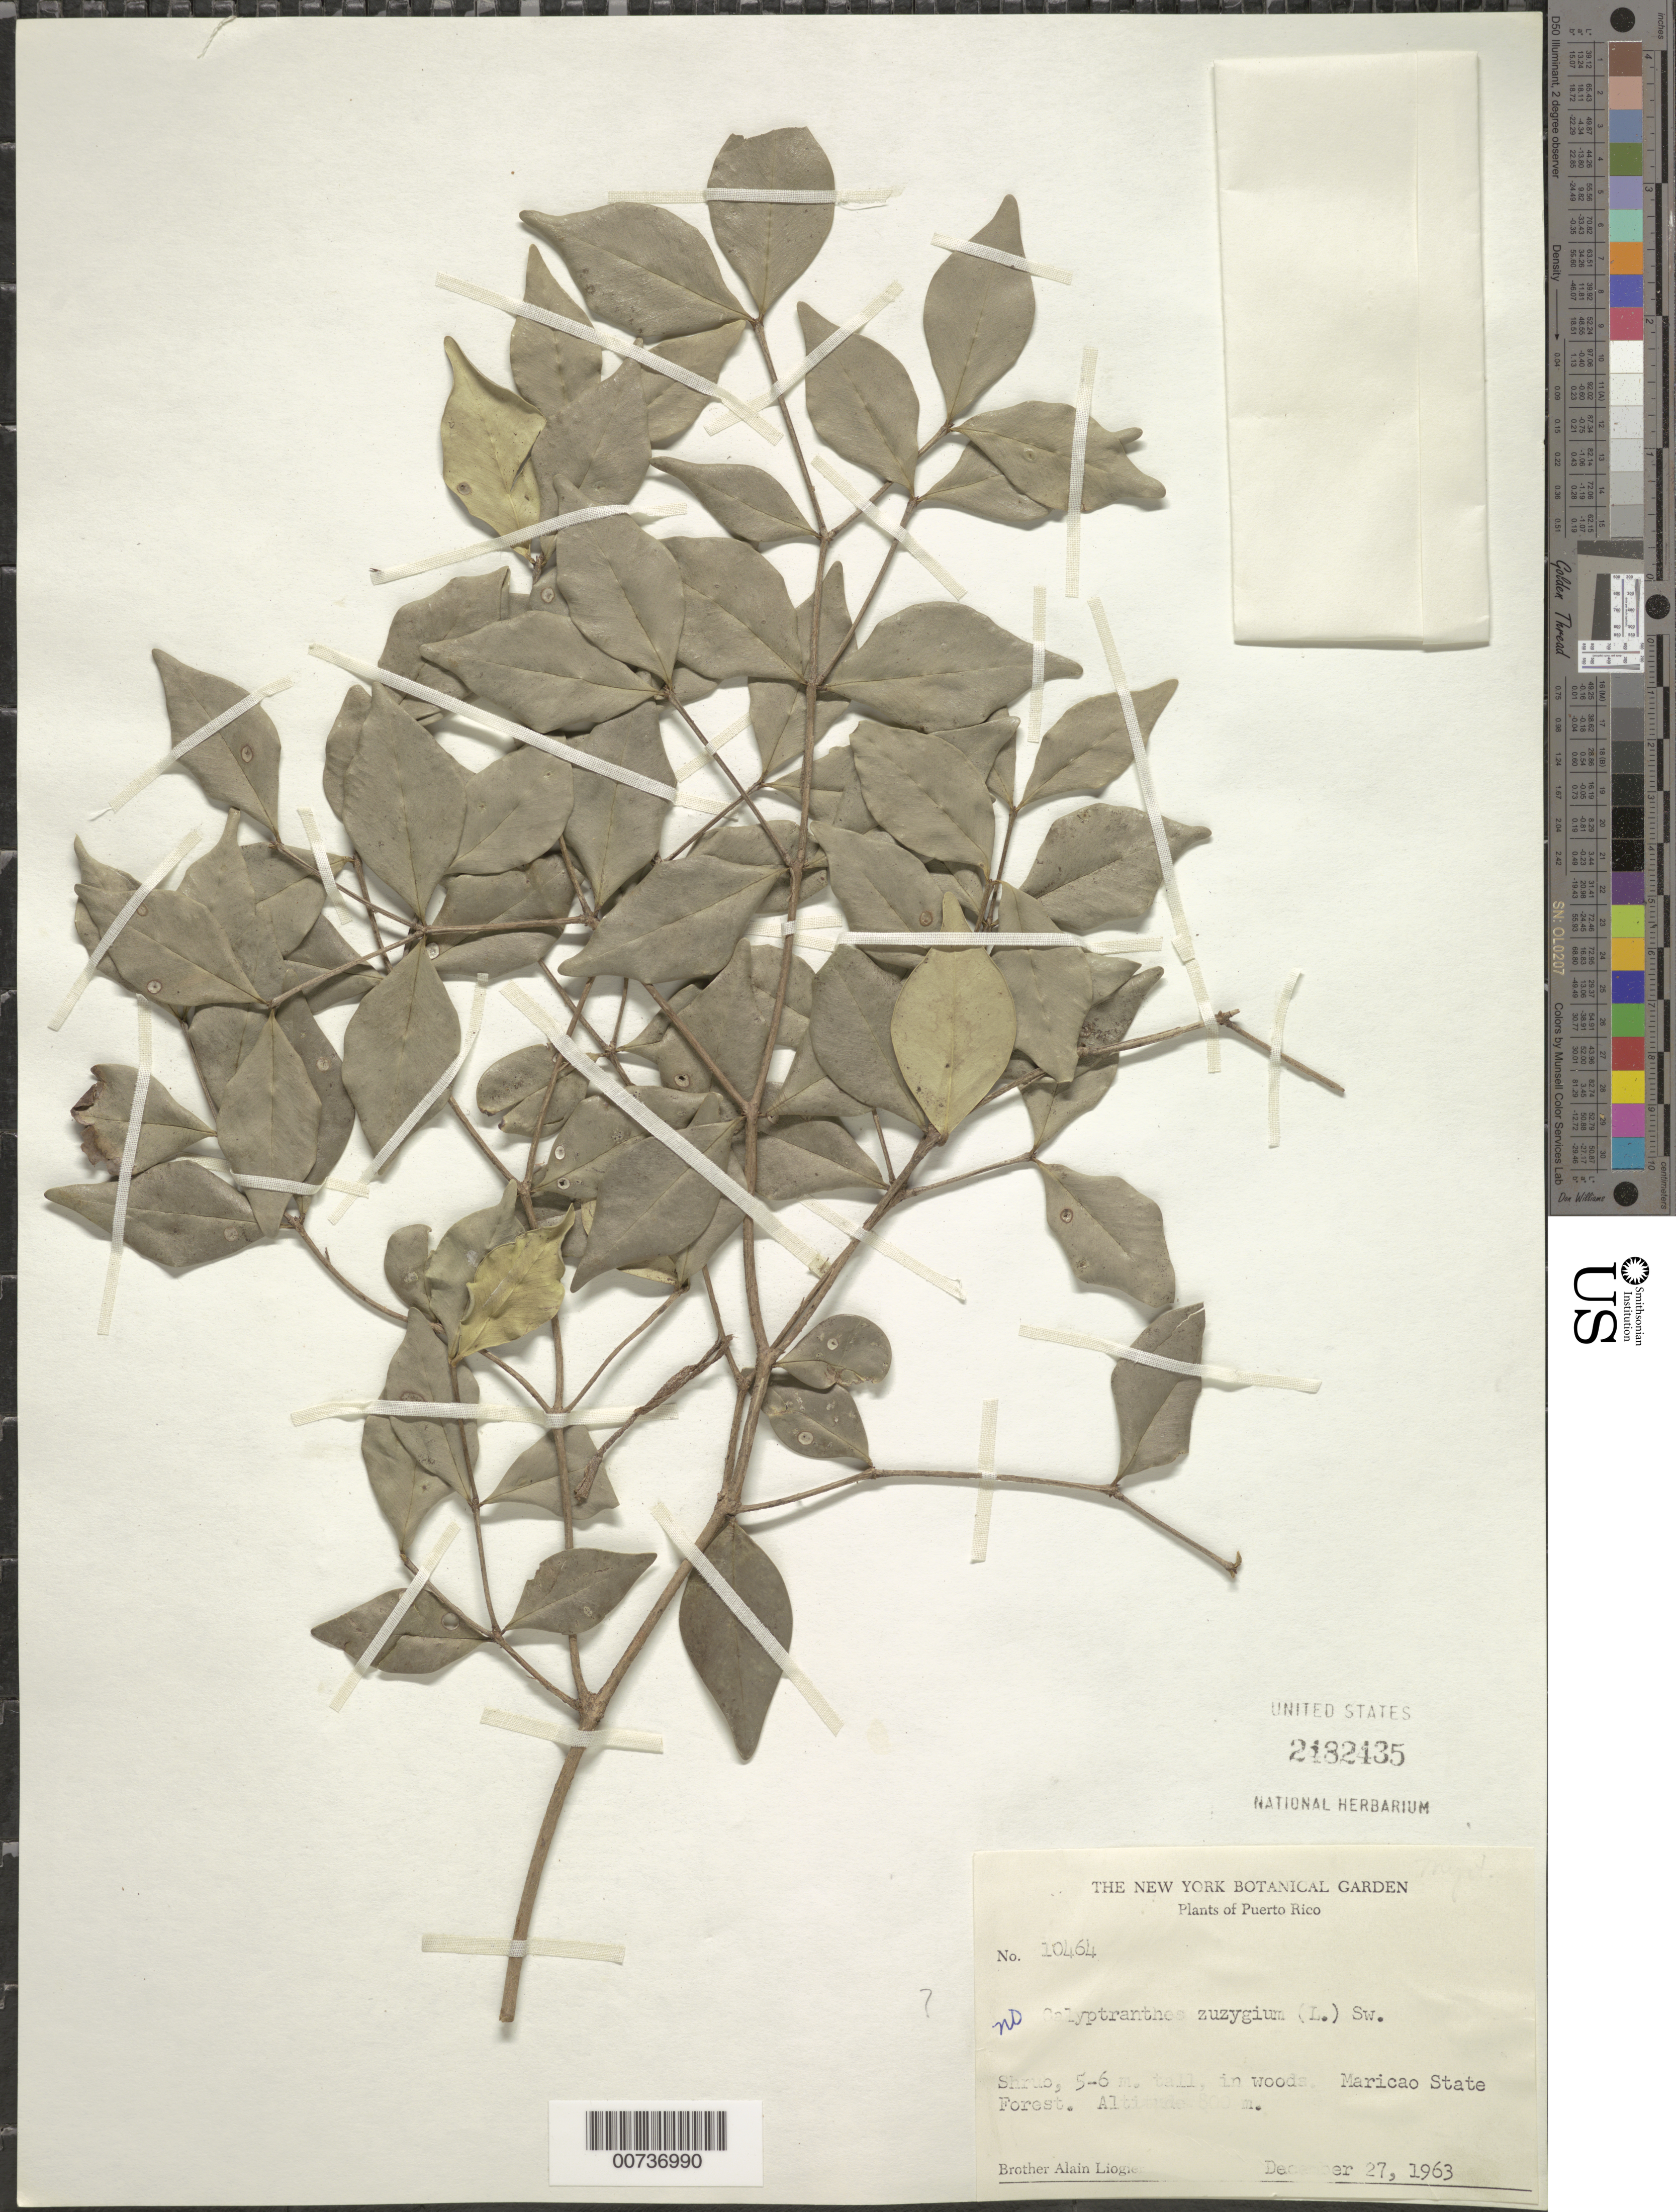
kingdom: Plantae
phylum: Tracheophyta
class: Magnoliopsida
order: Myrtales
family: Myrtaceae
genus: Myrcia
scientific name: Myrcia sp.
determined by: Strong, Mark T., (BOT), Smithsonian Institution - National Museum of Natural History (UNITED STATES)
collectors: A. H. Liogier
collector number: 10464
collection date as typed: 27 Dec 1963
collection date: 1963-12-27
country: Puerto Rico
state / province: Maricao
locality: Maricao State Forest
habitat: In woods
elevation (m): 800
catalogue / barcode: US 2482435